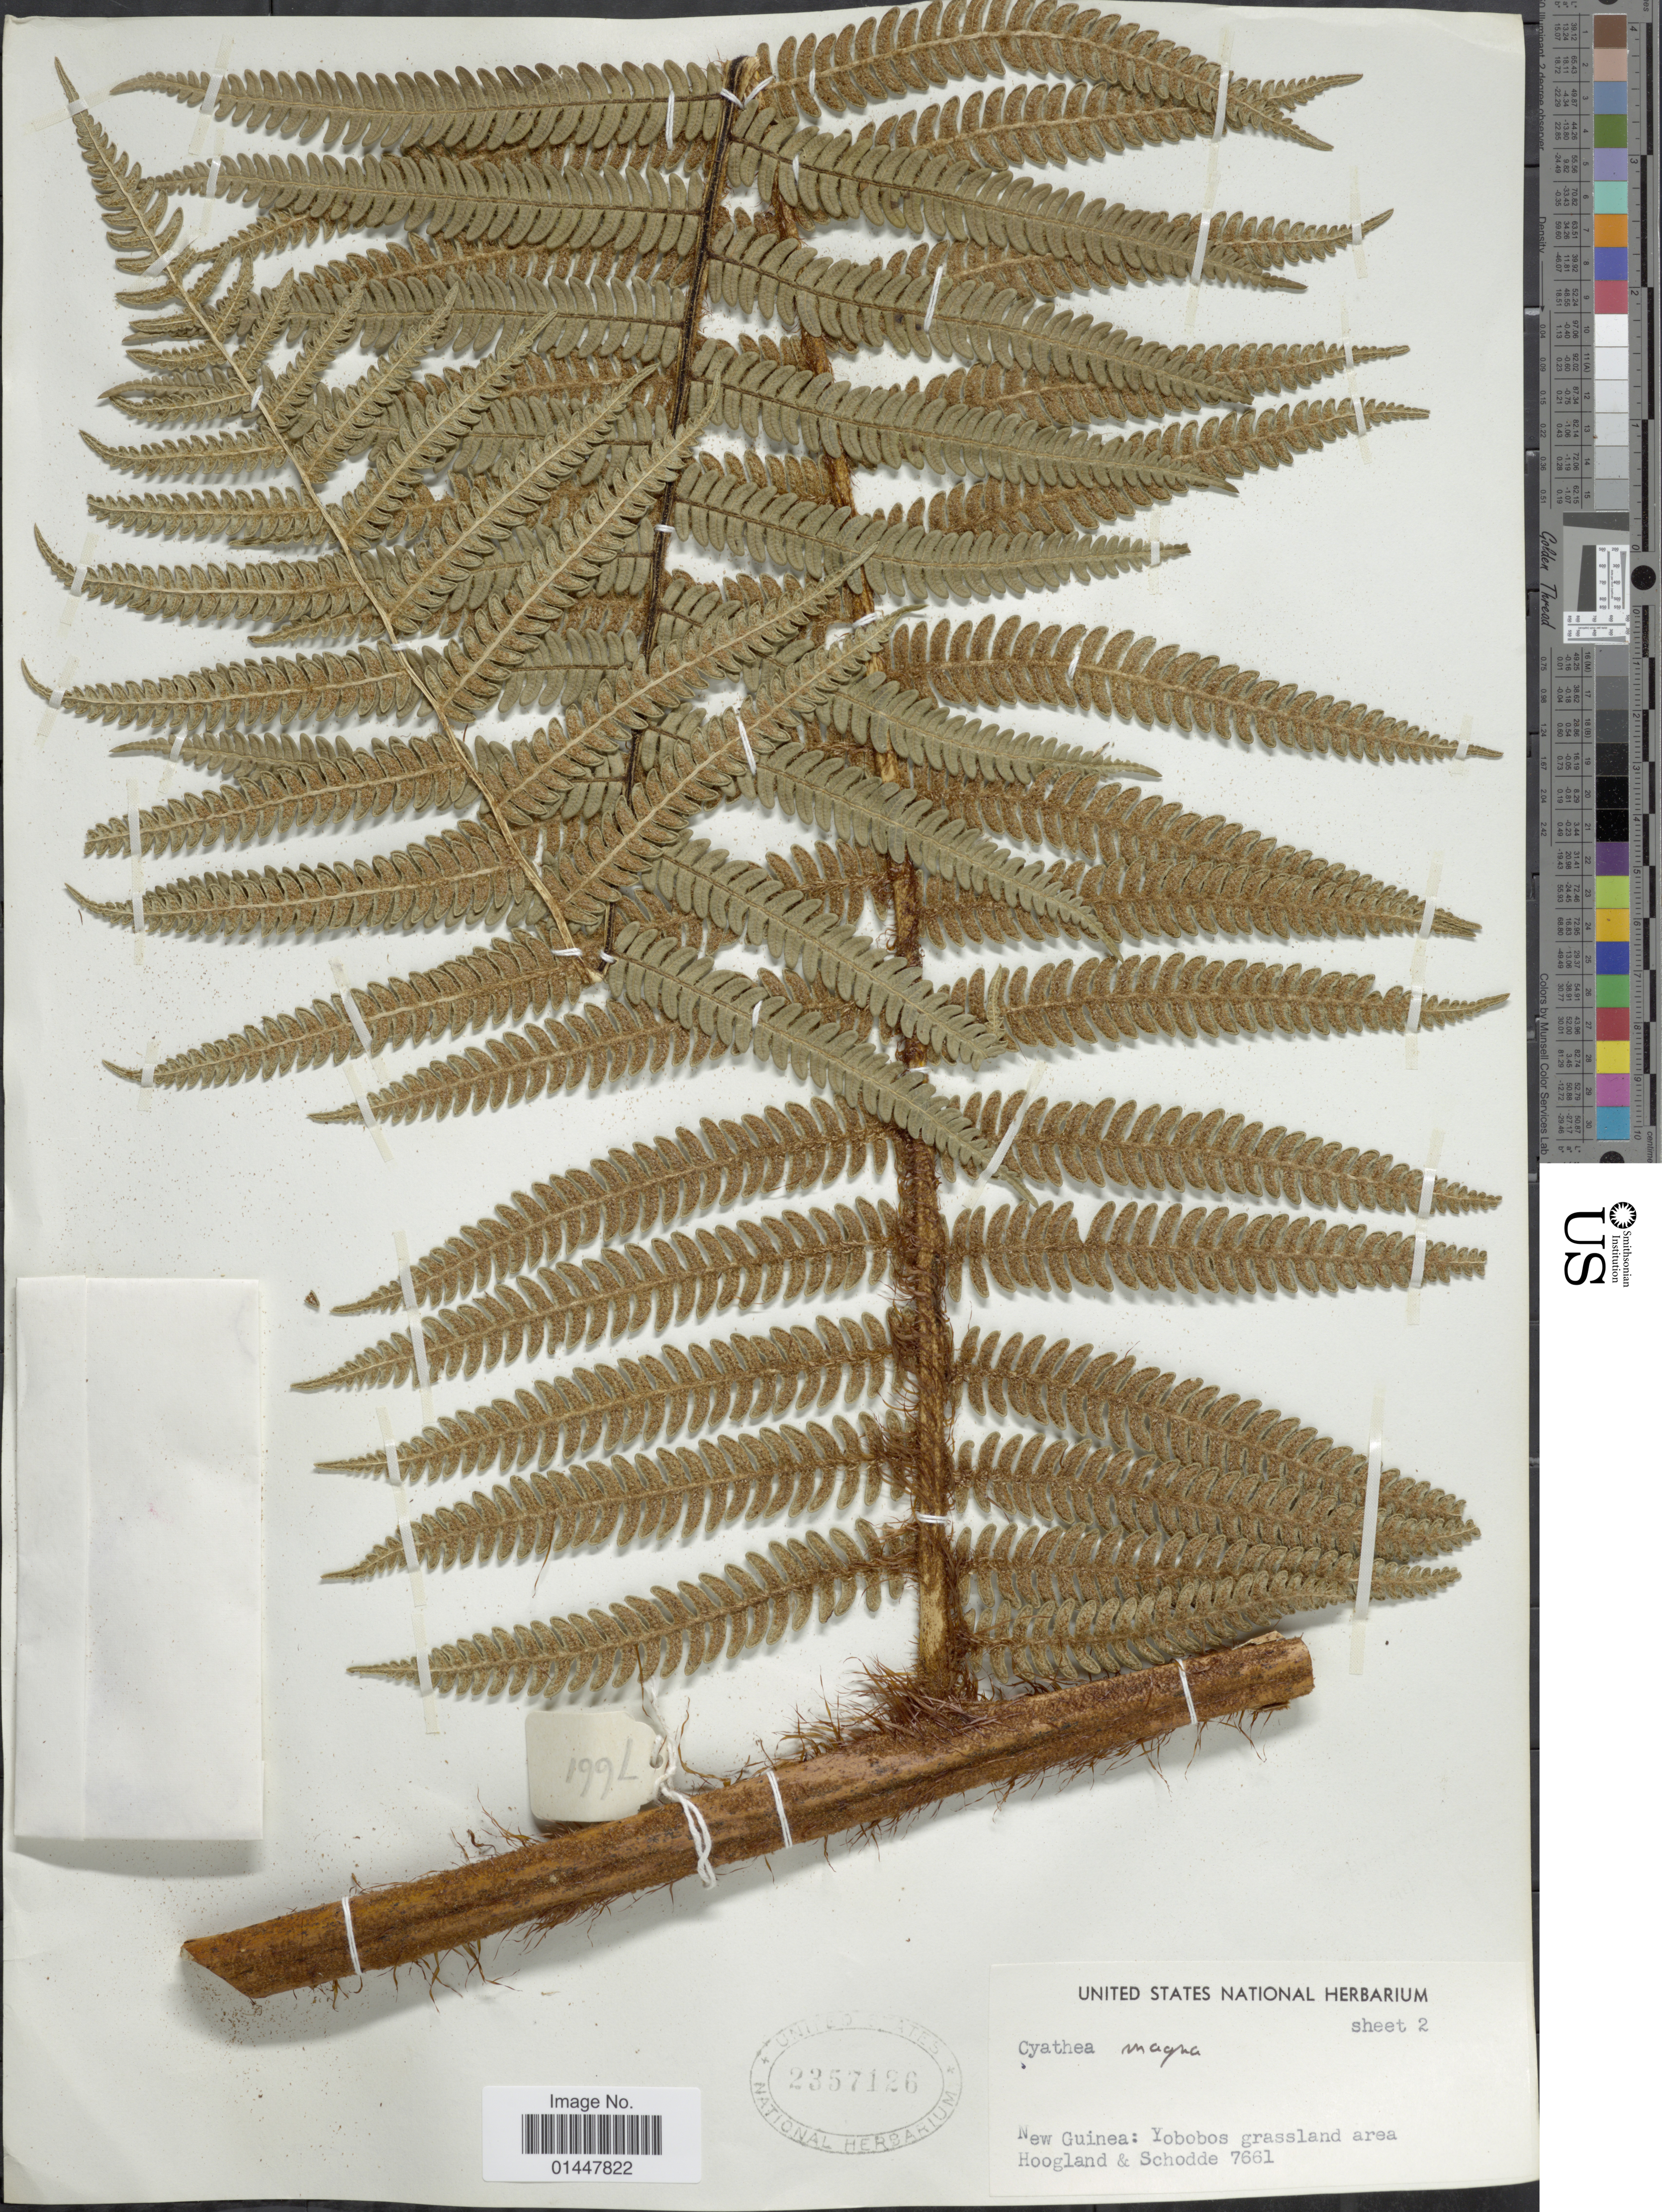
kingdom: Plantae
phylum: Tracheophyta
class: Polypodiopsida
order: Cyatheales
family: Cyatheaceae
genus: Sphaeropteris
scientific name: Sphaeropteris magna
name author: (Copel.) R.M. Tryon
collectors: R. D. Hoogland & Schodde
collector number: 7661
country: Papua New Guinea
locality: New Guinea, Yobobos grassland area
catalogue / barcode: US 2357126